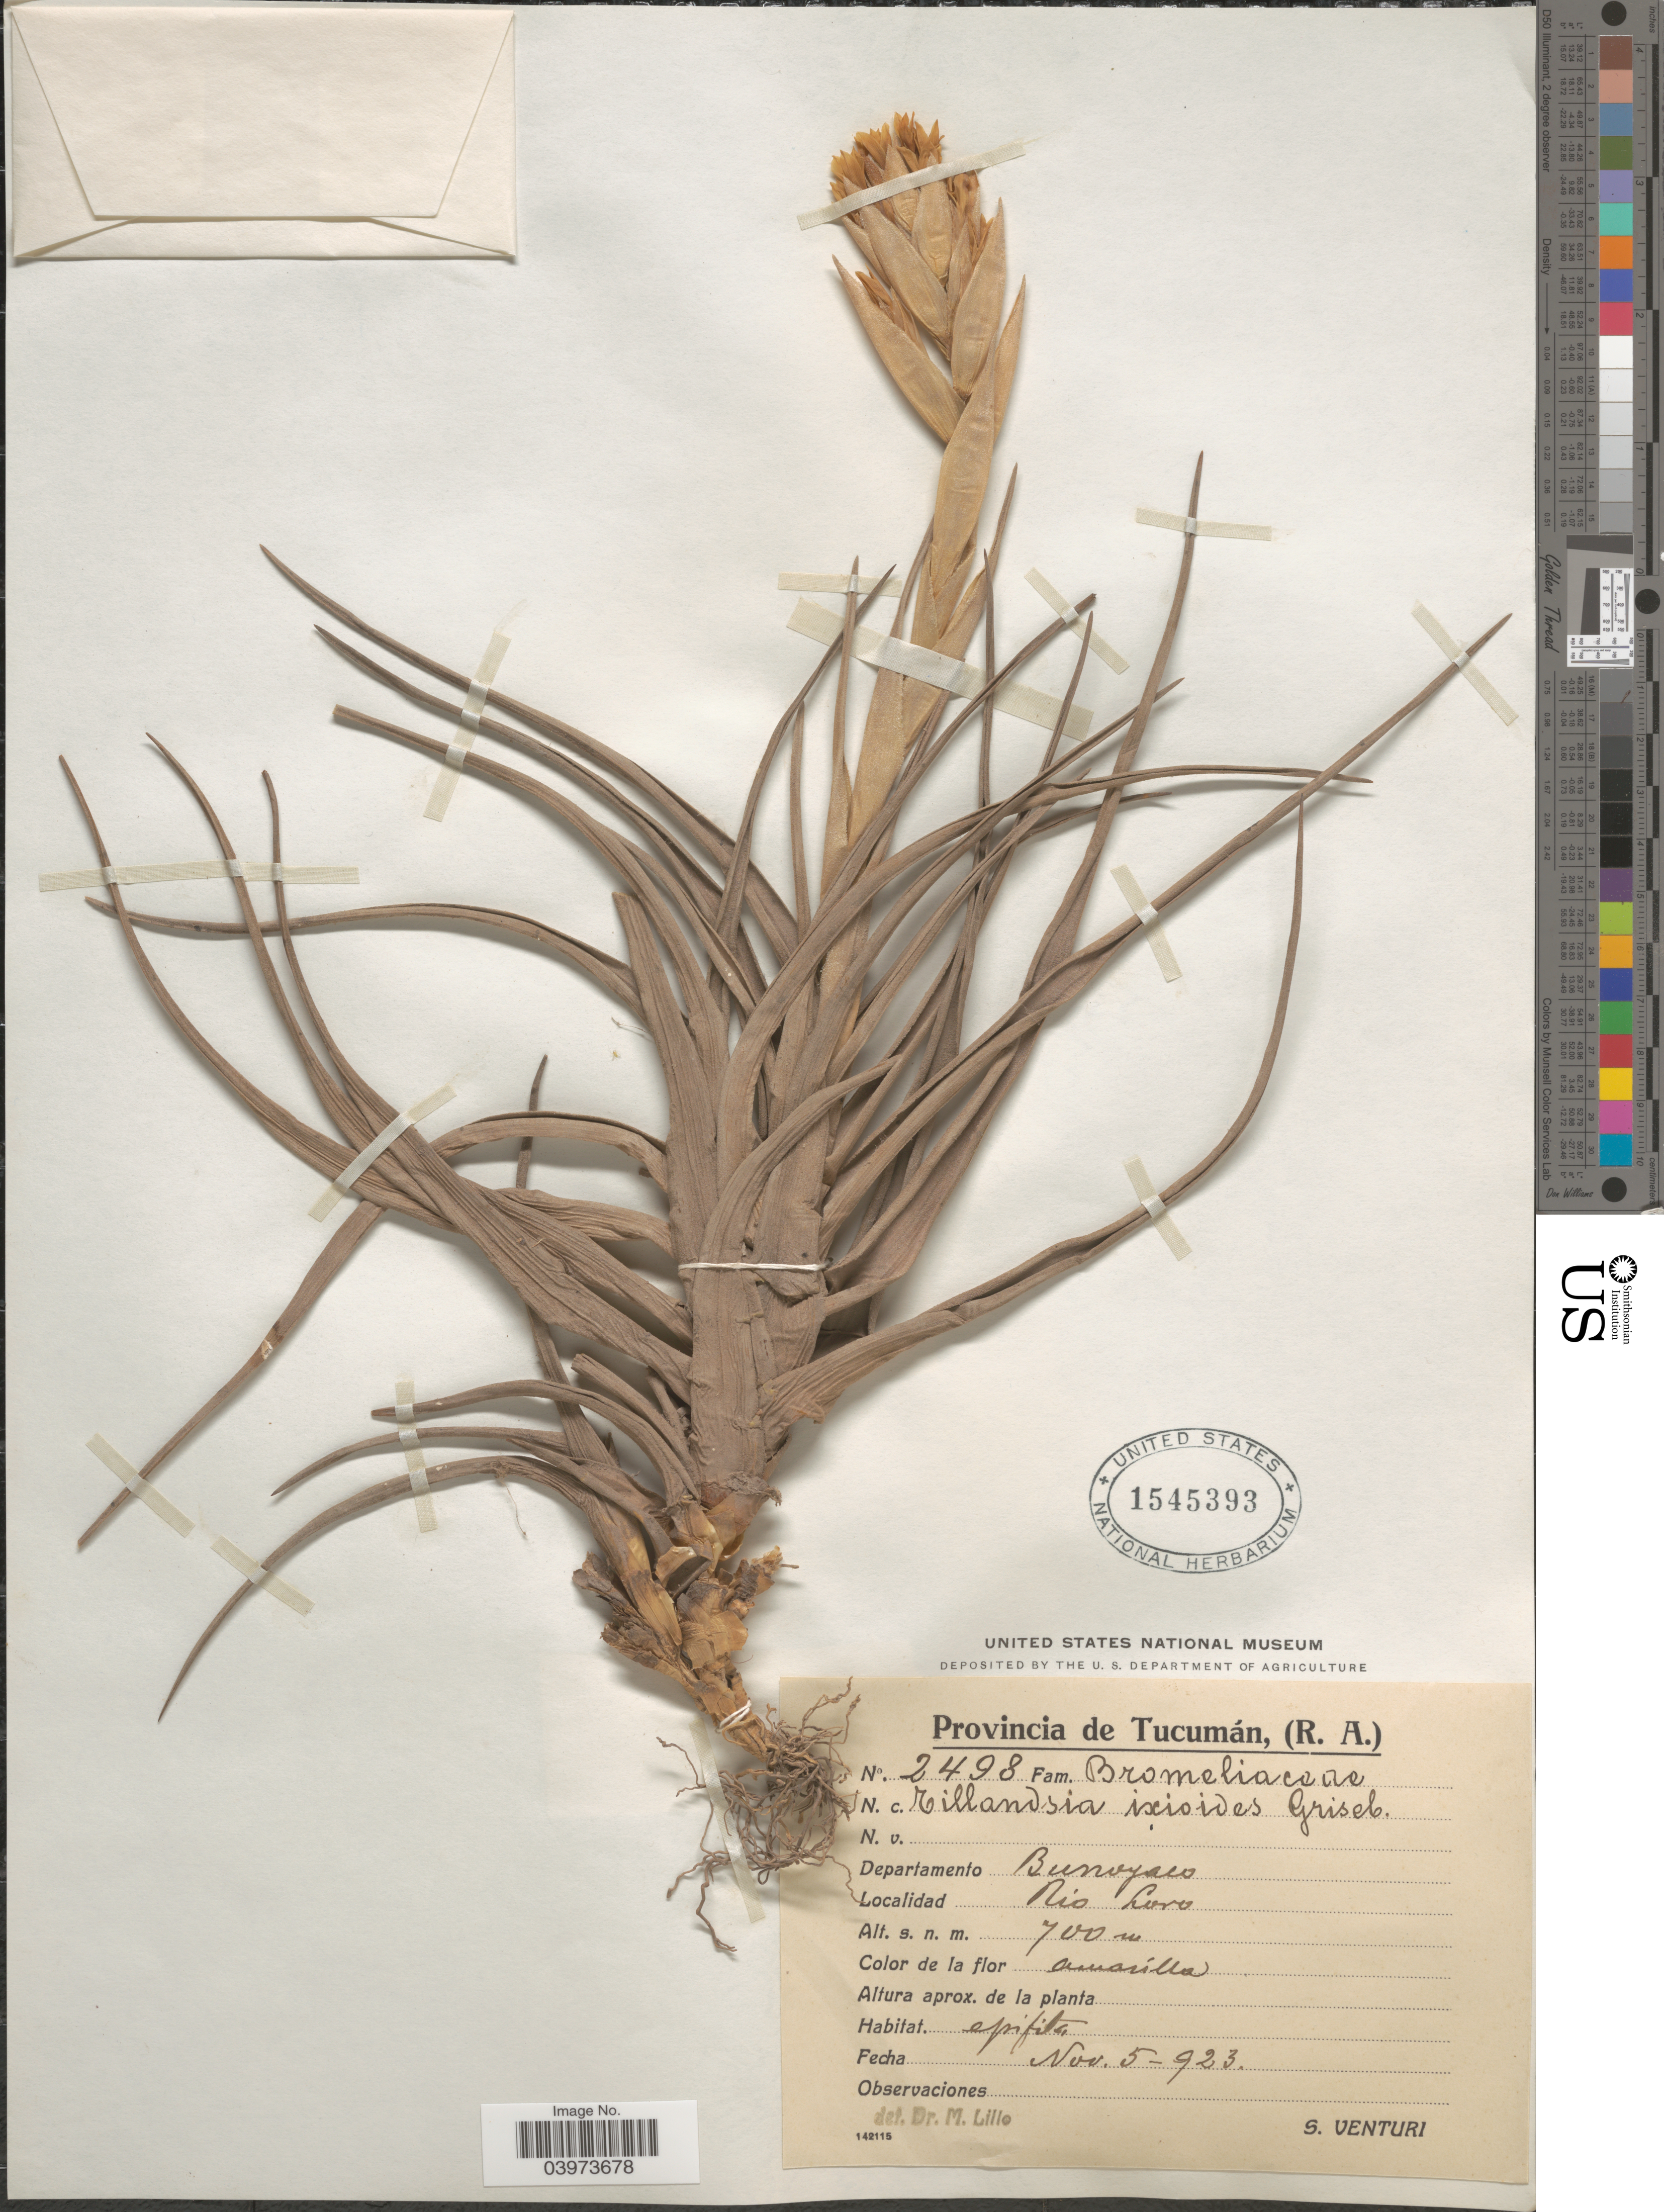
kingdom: Plantae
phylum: Tracheophyta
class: Liliopsida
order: Poales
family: Bromeliaceae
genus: Tillandsia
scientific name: Tillandsia ixioides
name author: Griseb.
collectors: S. Venturi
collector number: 2498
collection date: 1923-11-05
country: Argentina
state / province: Tucuman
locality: Departamento Burroyaco. Rio Loro.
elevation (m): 700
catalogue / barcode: US 1545393